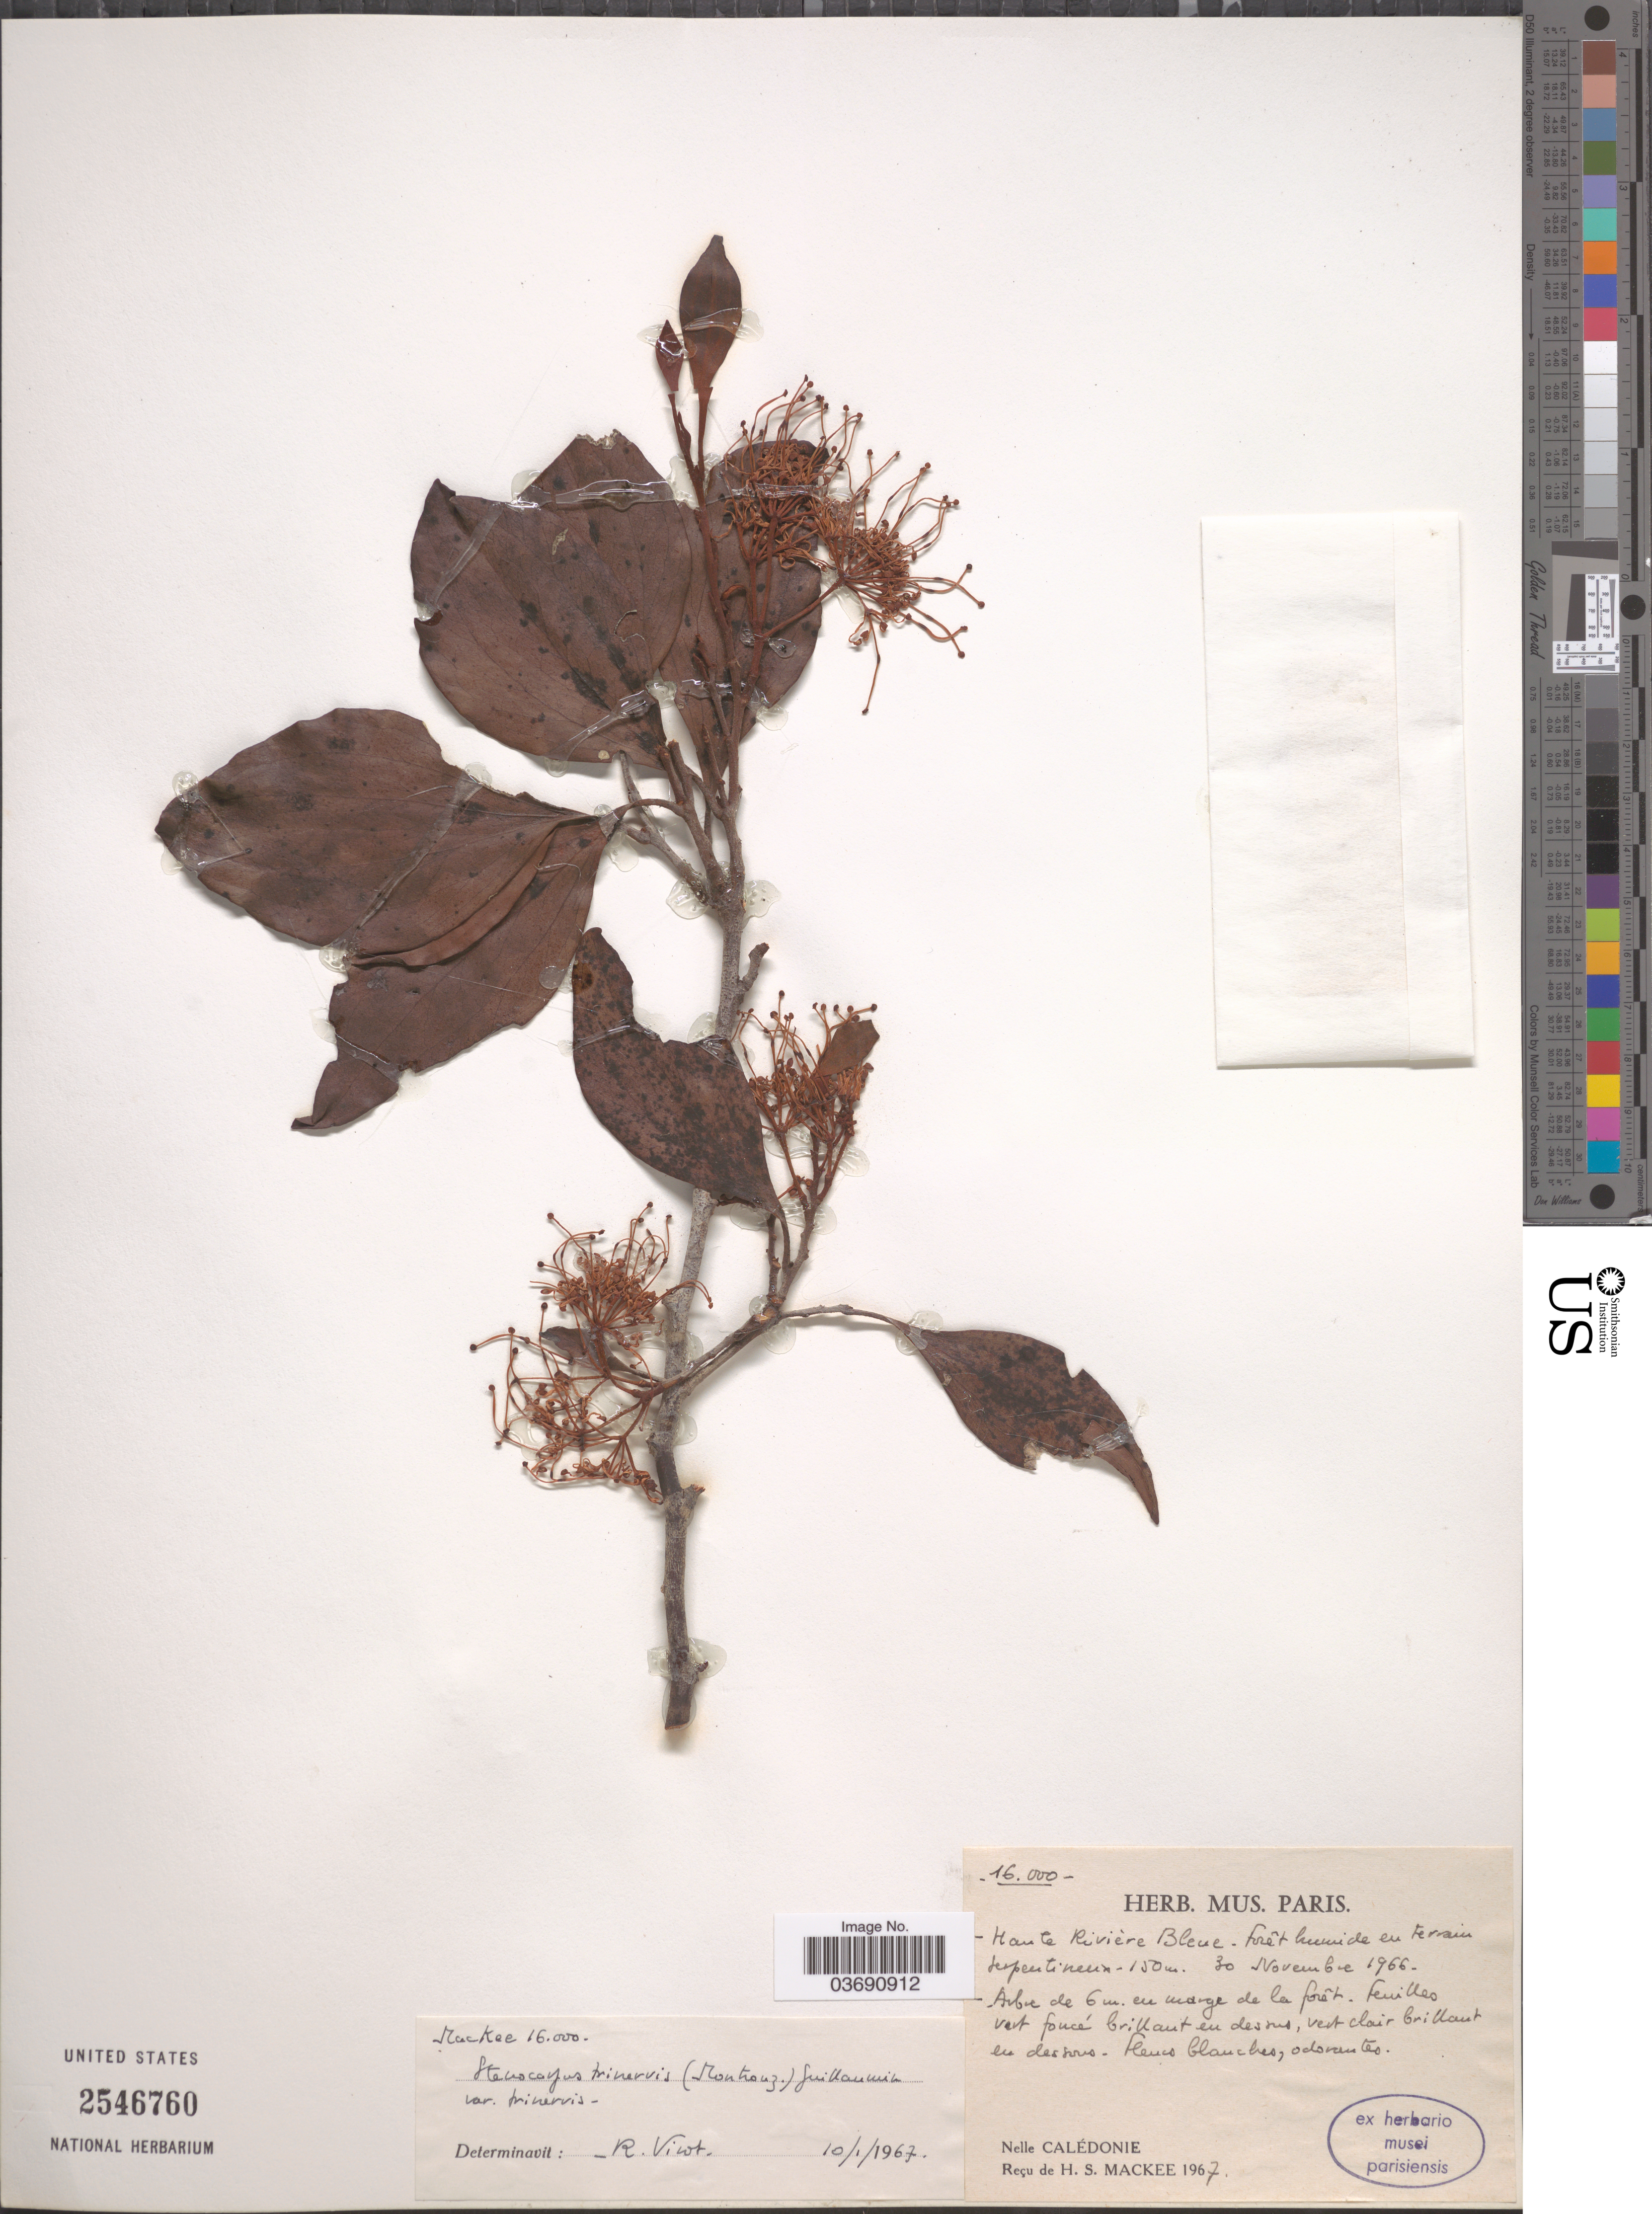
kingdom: Plantae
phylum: Tracheophyta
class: Magnoliopsida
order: Proteales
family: Proteaceae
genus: Stenocarpus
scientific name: Stenocarpus trinervis var. trinervis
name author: (Montrouz.) Guillaumin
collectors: H. Mackee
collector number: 16000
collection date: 1966-11-30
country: New Caledonia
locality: Haute Rivière Bleue. Nelle Calédonie.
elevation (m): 150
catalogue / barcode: US 2546760